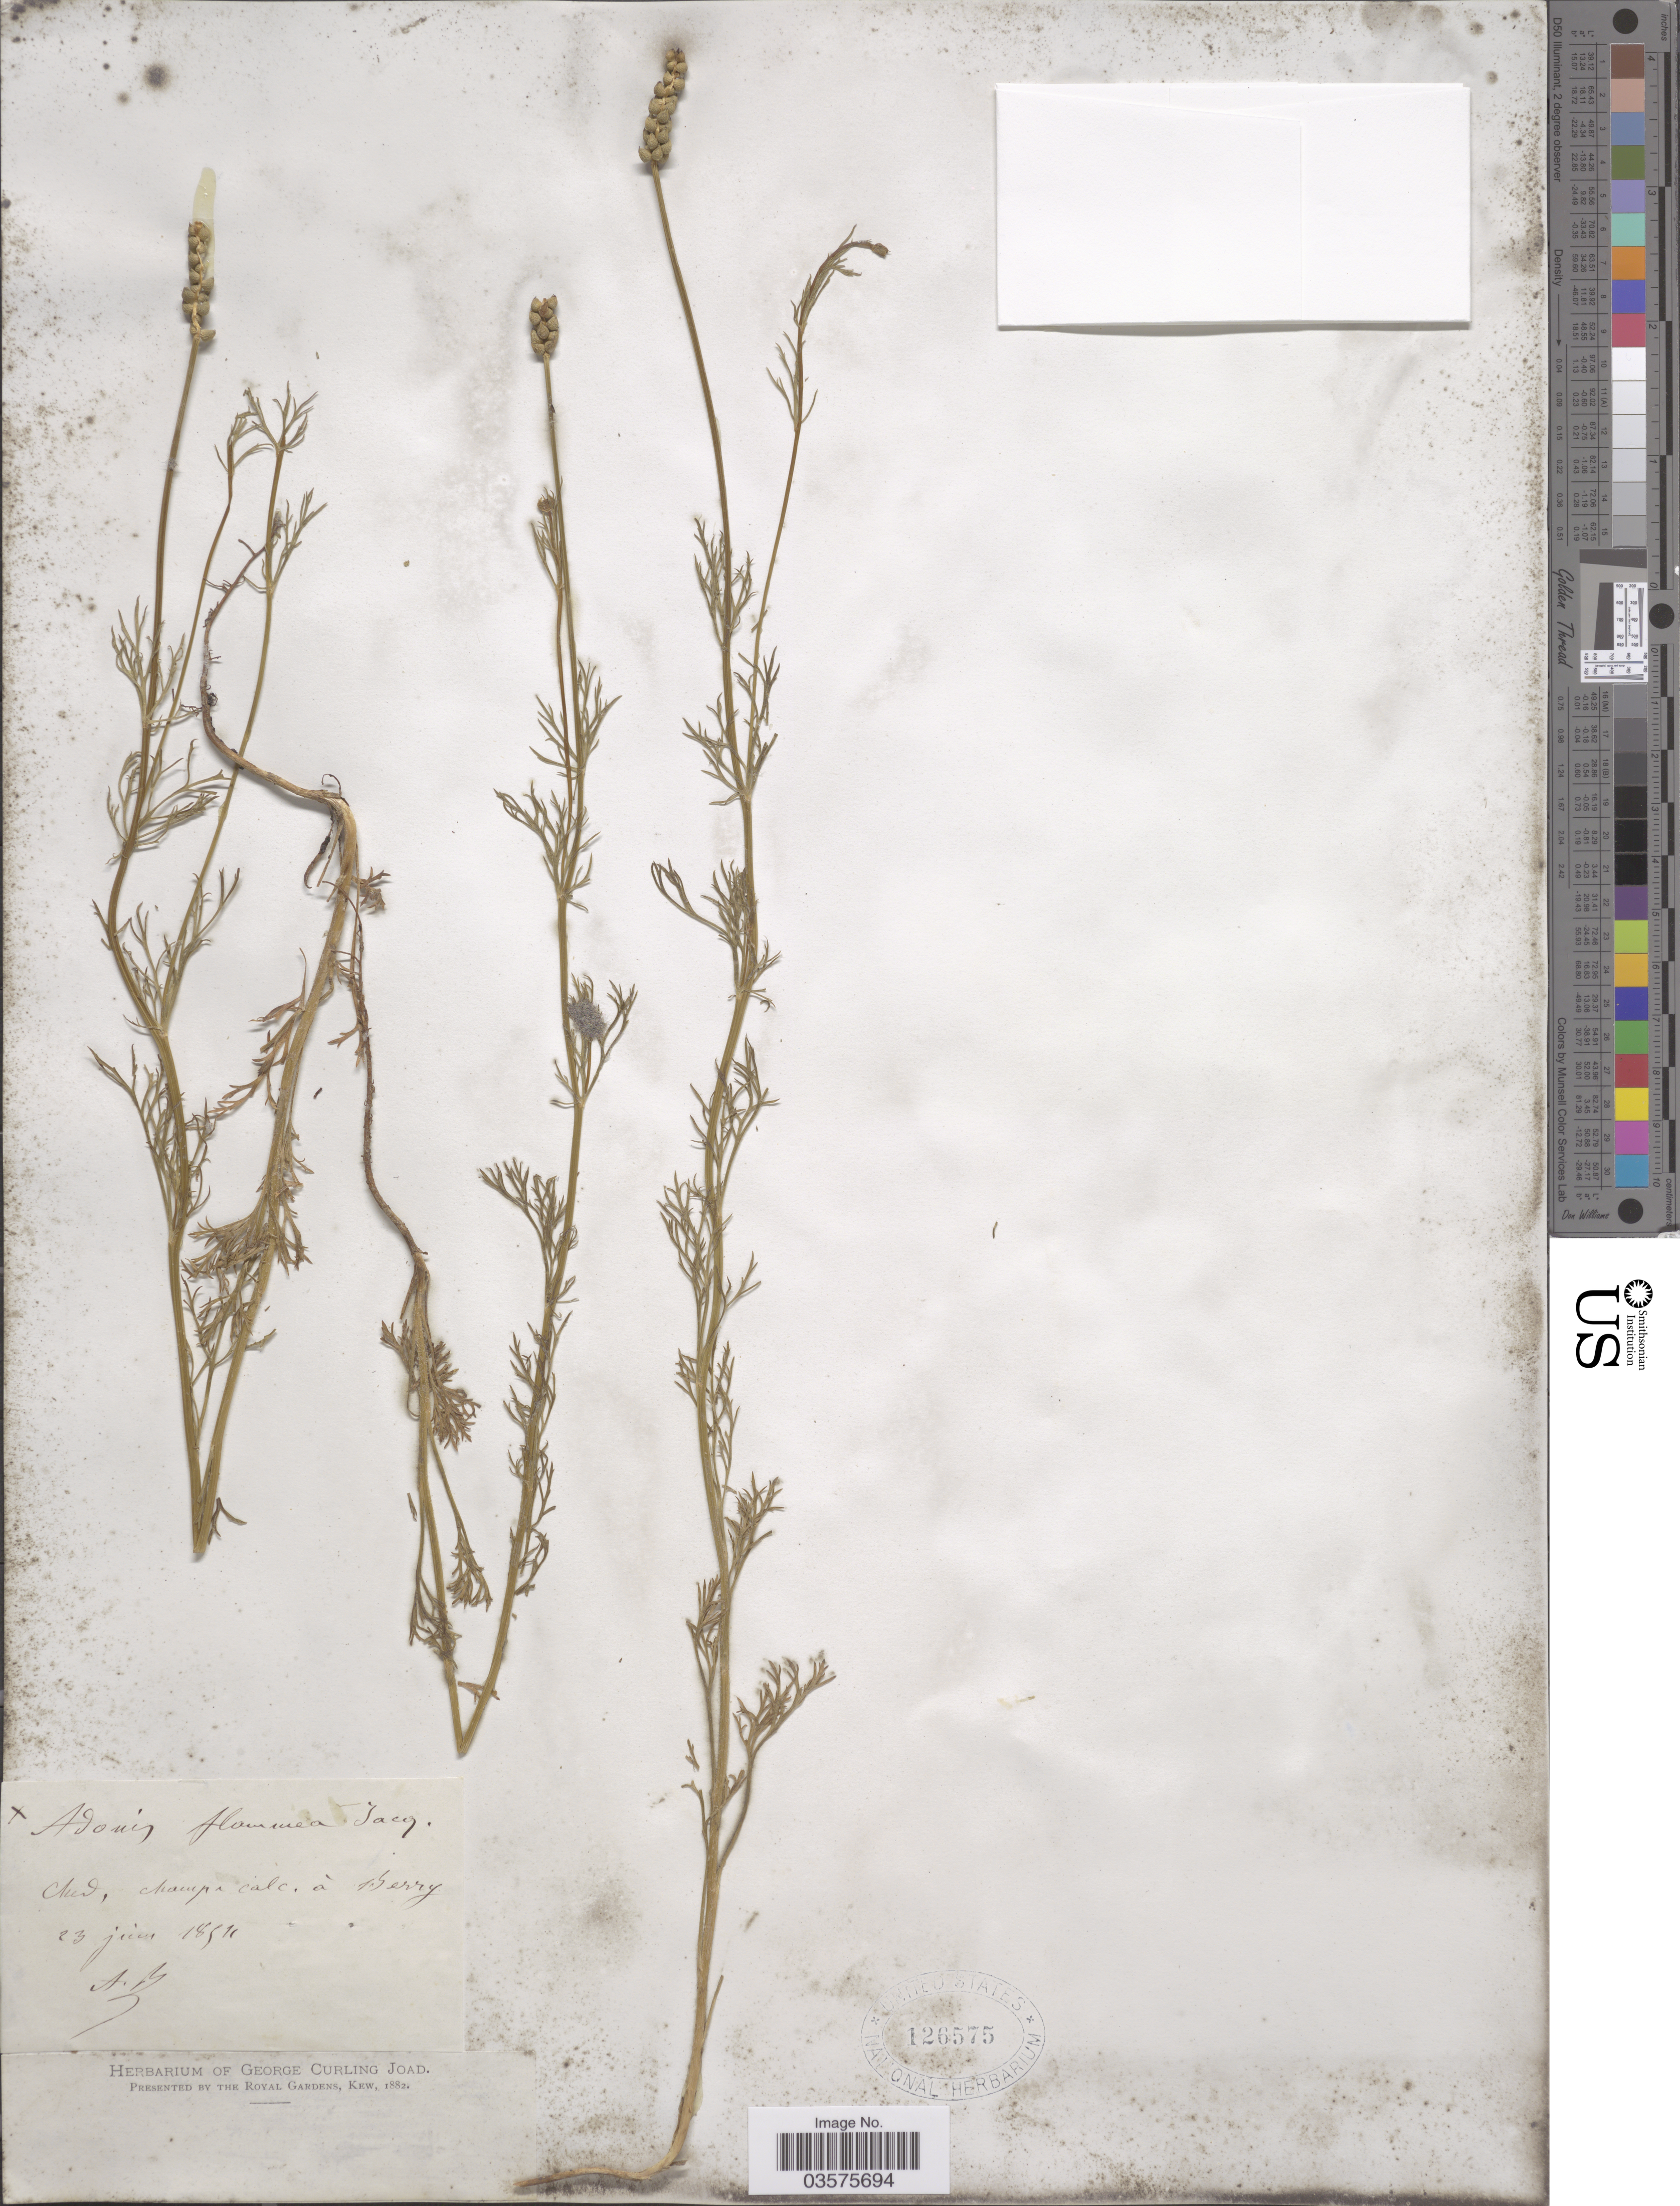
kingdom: Plantae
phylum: Tracheophyta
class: Magnoliopsida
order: Ranunculales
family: Ranunculaceae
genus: Adonis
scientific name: Adonis flammea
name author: Jacq.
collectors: A. B.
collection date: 1854-06-23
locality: Chad, champa calc à Berry. [interpreted]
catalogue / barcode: US 126575